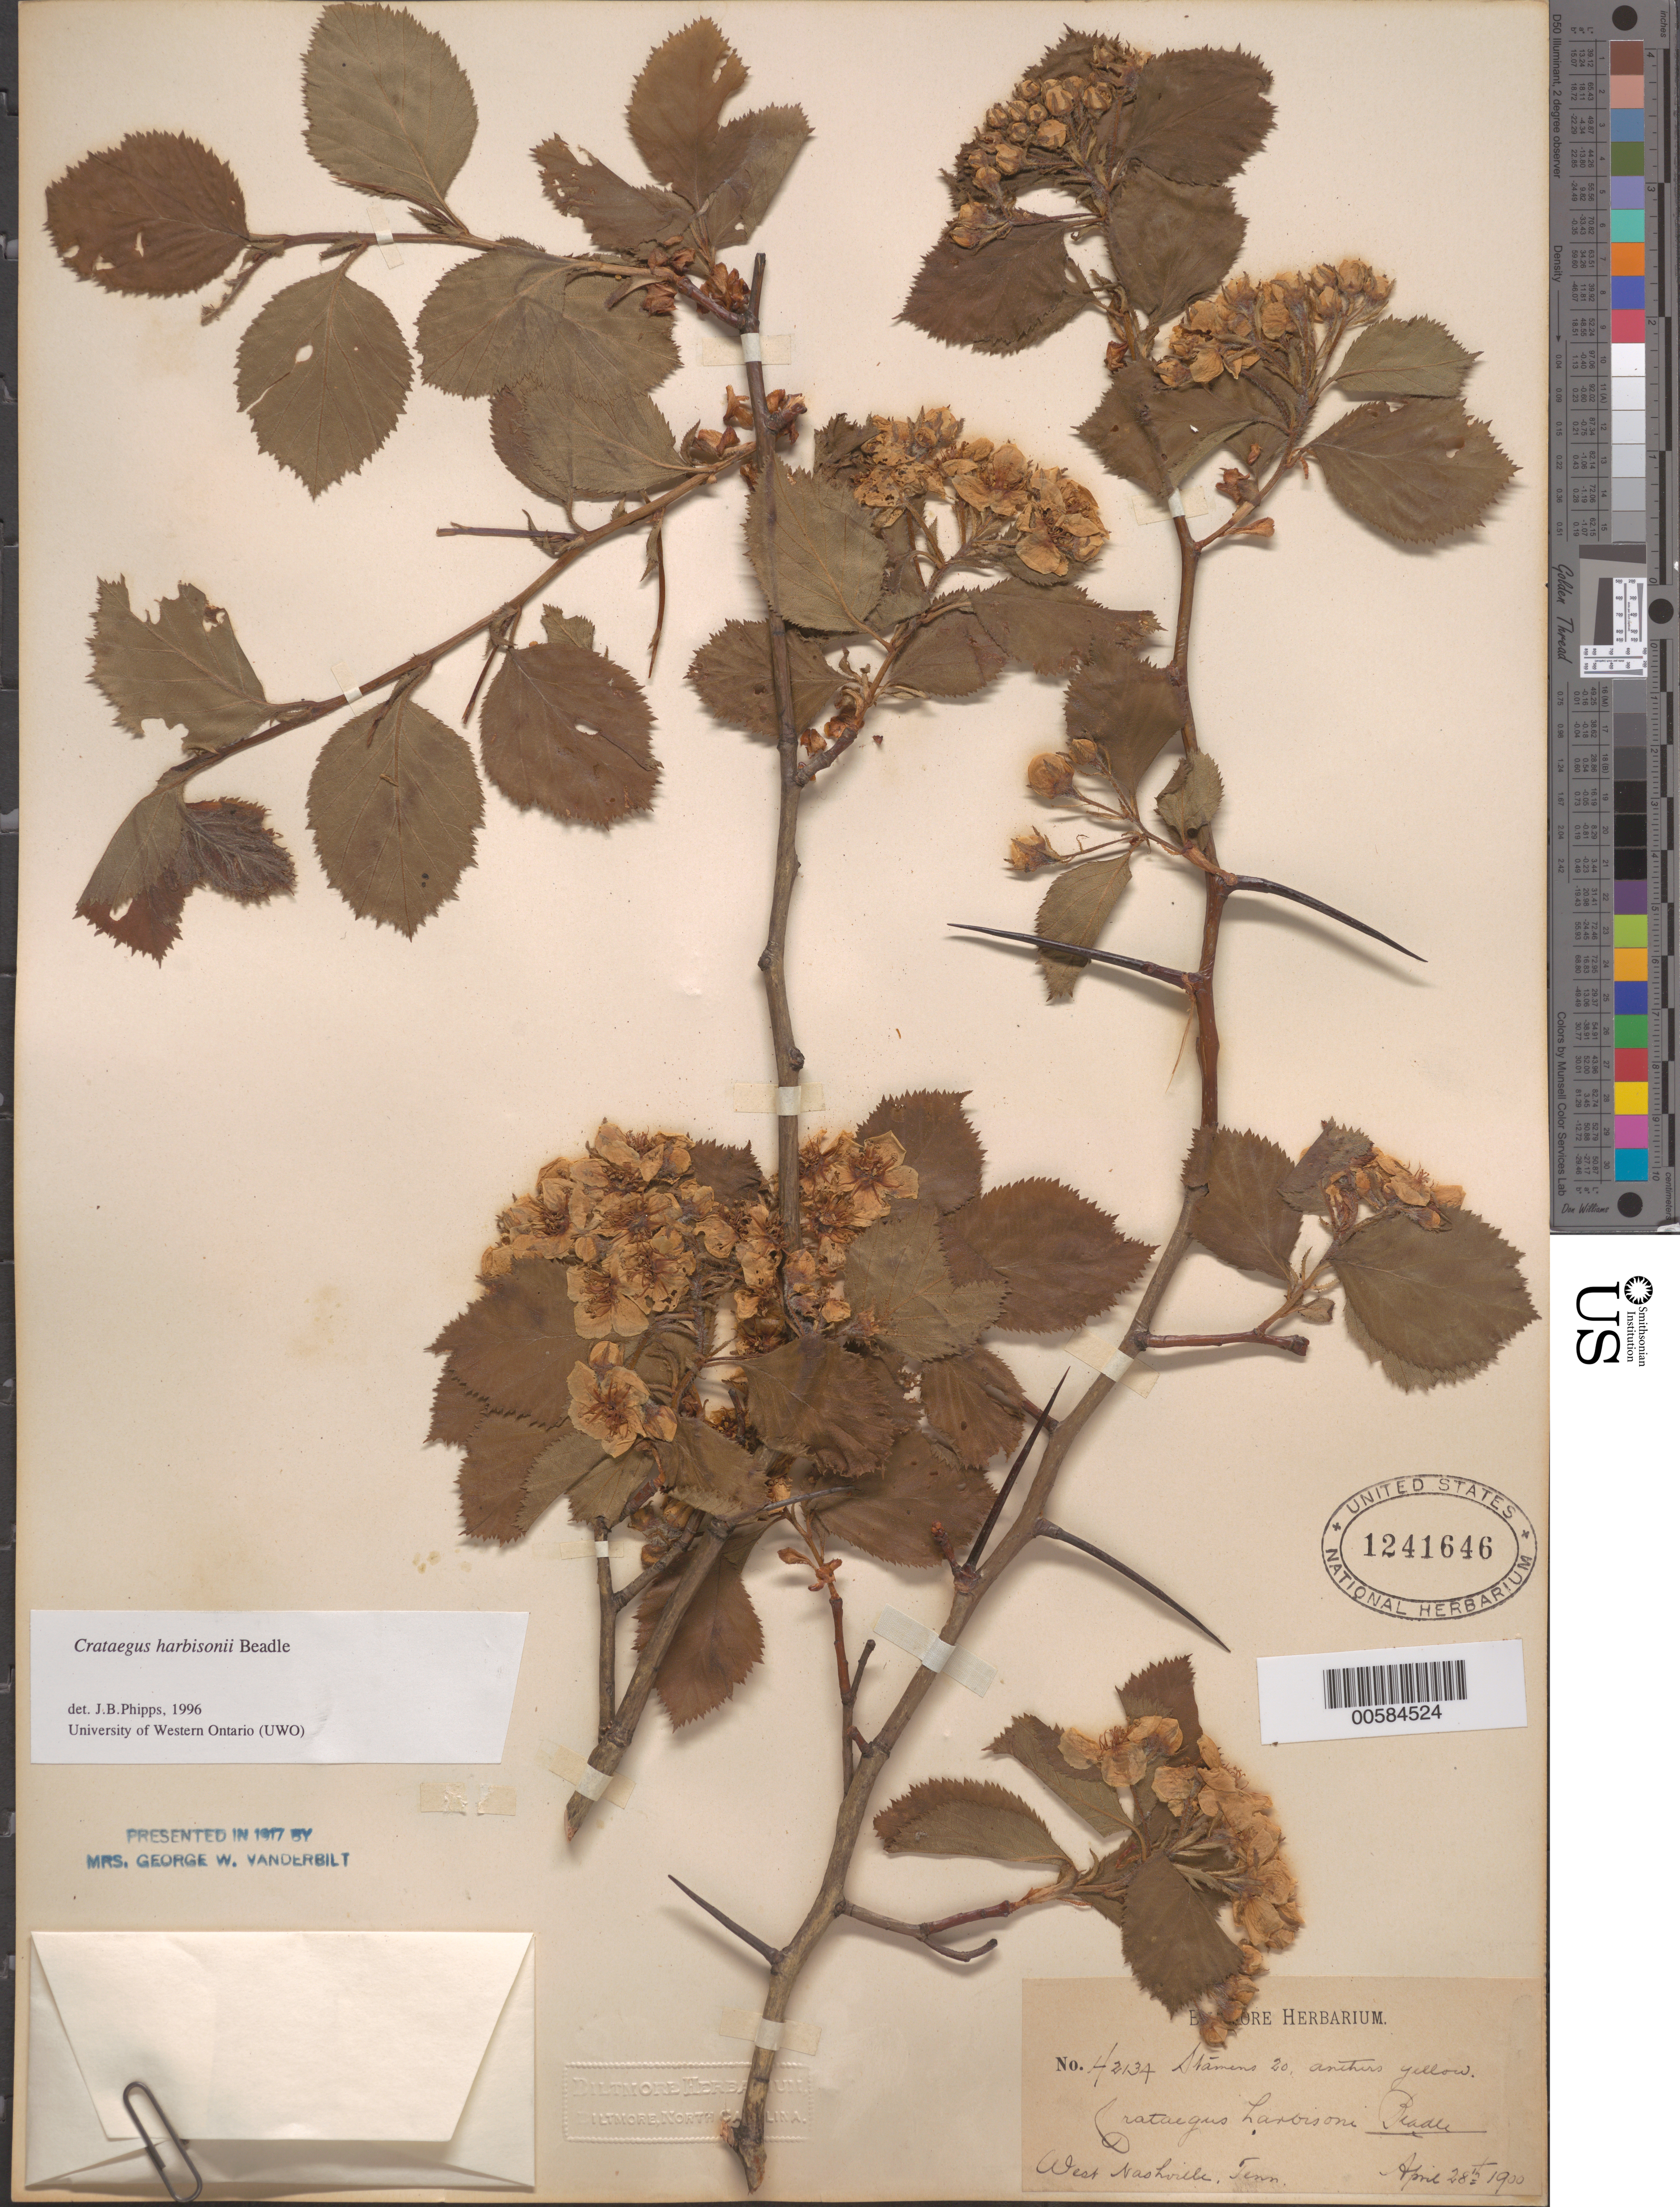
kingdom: Plantae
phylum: Tracheophyta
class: Magnoliopsida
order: Rosales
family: Rosaceae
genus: Crataegus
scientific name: Crataegus harbisoni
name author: Beadle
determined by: Phipps, James B., (UWO), University of Western Ontario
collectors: ex herb. Biltmore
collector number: H2134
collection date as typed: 28 Apr 1900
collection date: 1900-04-28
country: United States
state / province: Tennessee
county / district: Davidson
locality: West Nashville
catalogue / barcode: US 1241646